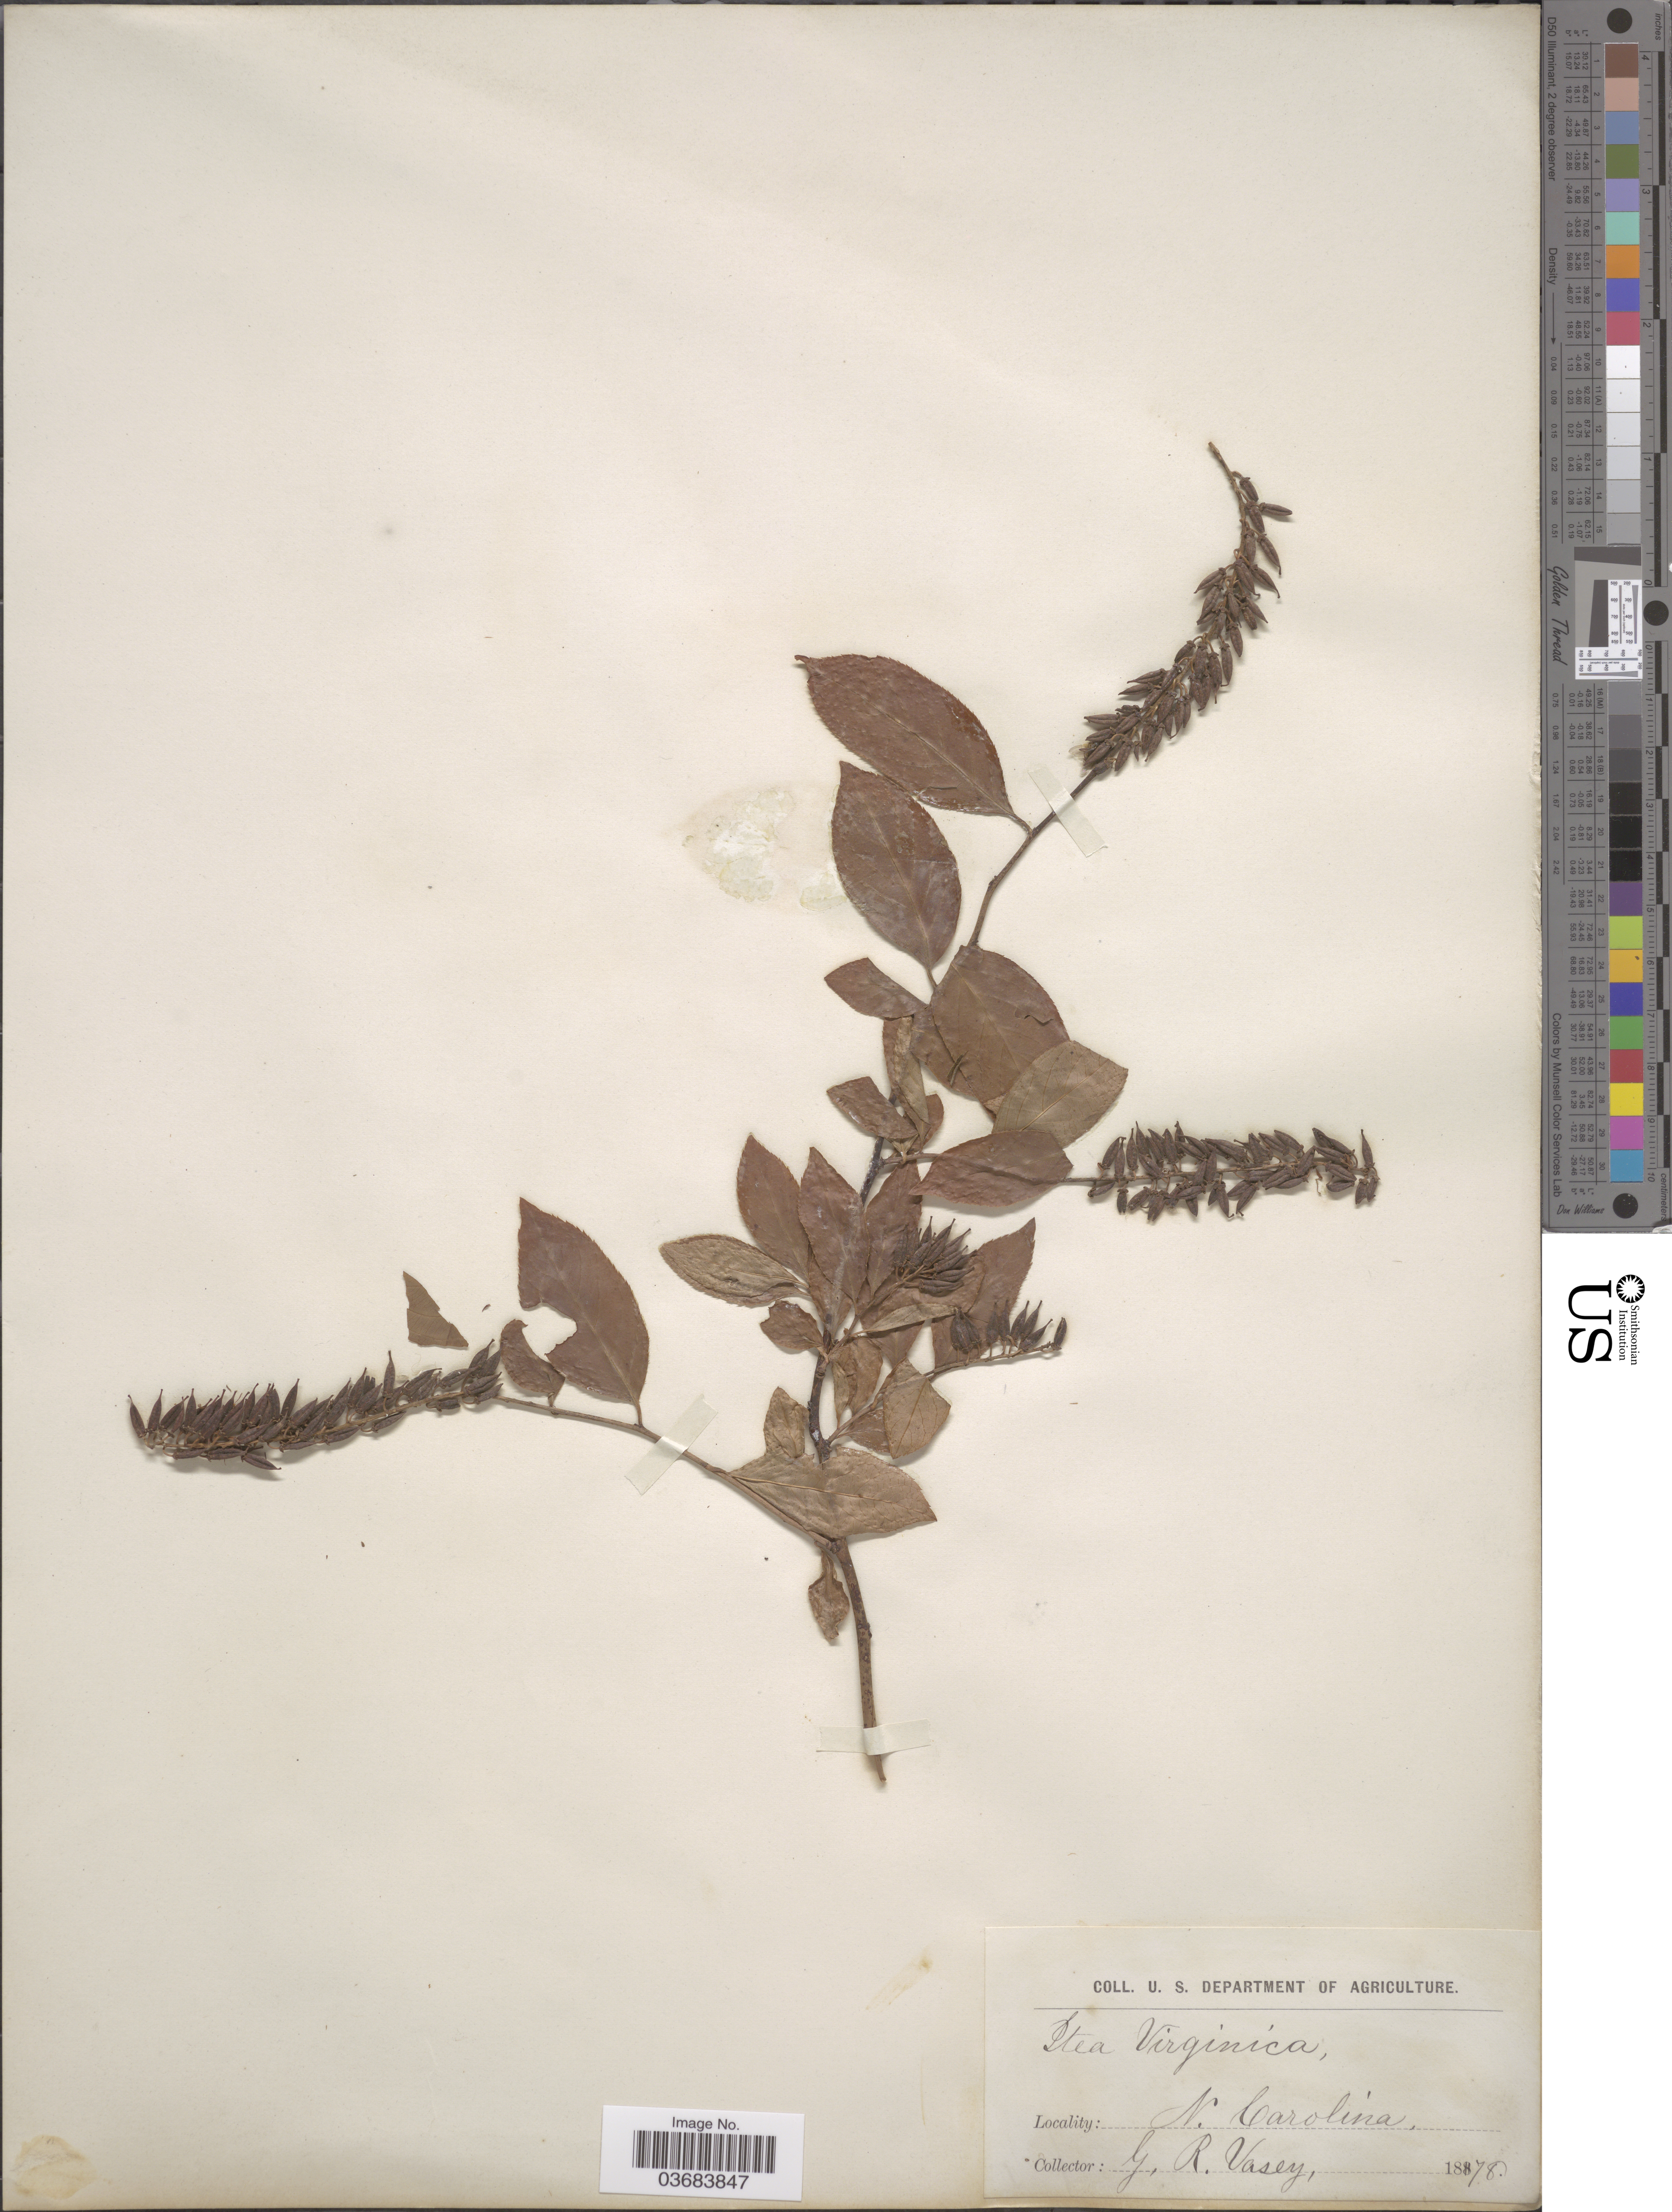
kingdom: Plantae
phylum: Tracheophyta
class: Magnoliopsida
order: Saxifragales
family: Iteaceae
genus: Itea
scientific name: Itea virginica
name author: L.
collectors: G. R. Vasey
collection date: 1878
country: United States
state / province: North Carolina